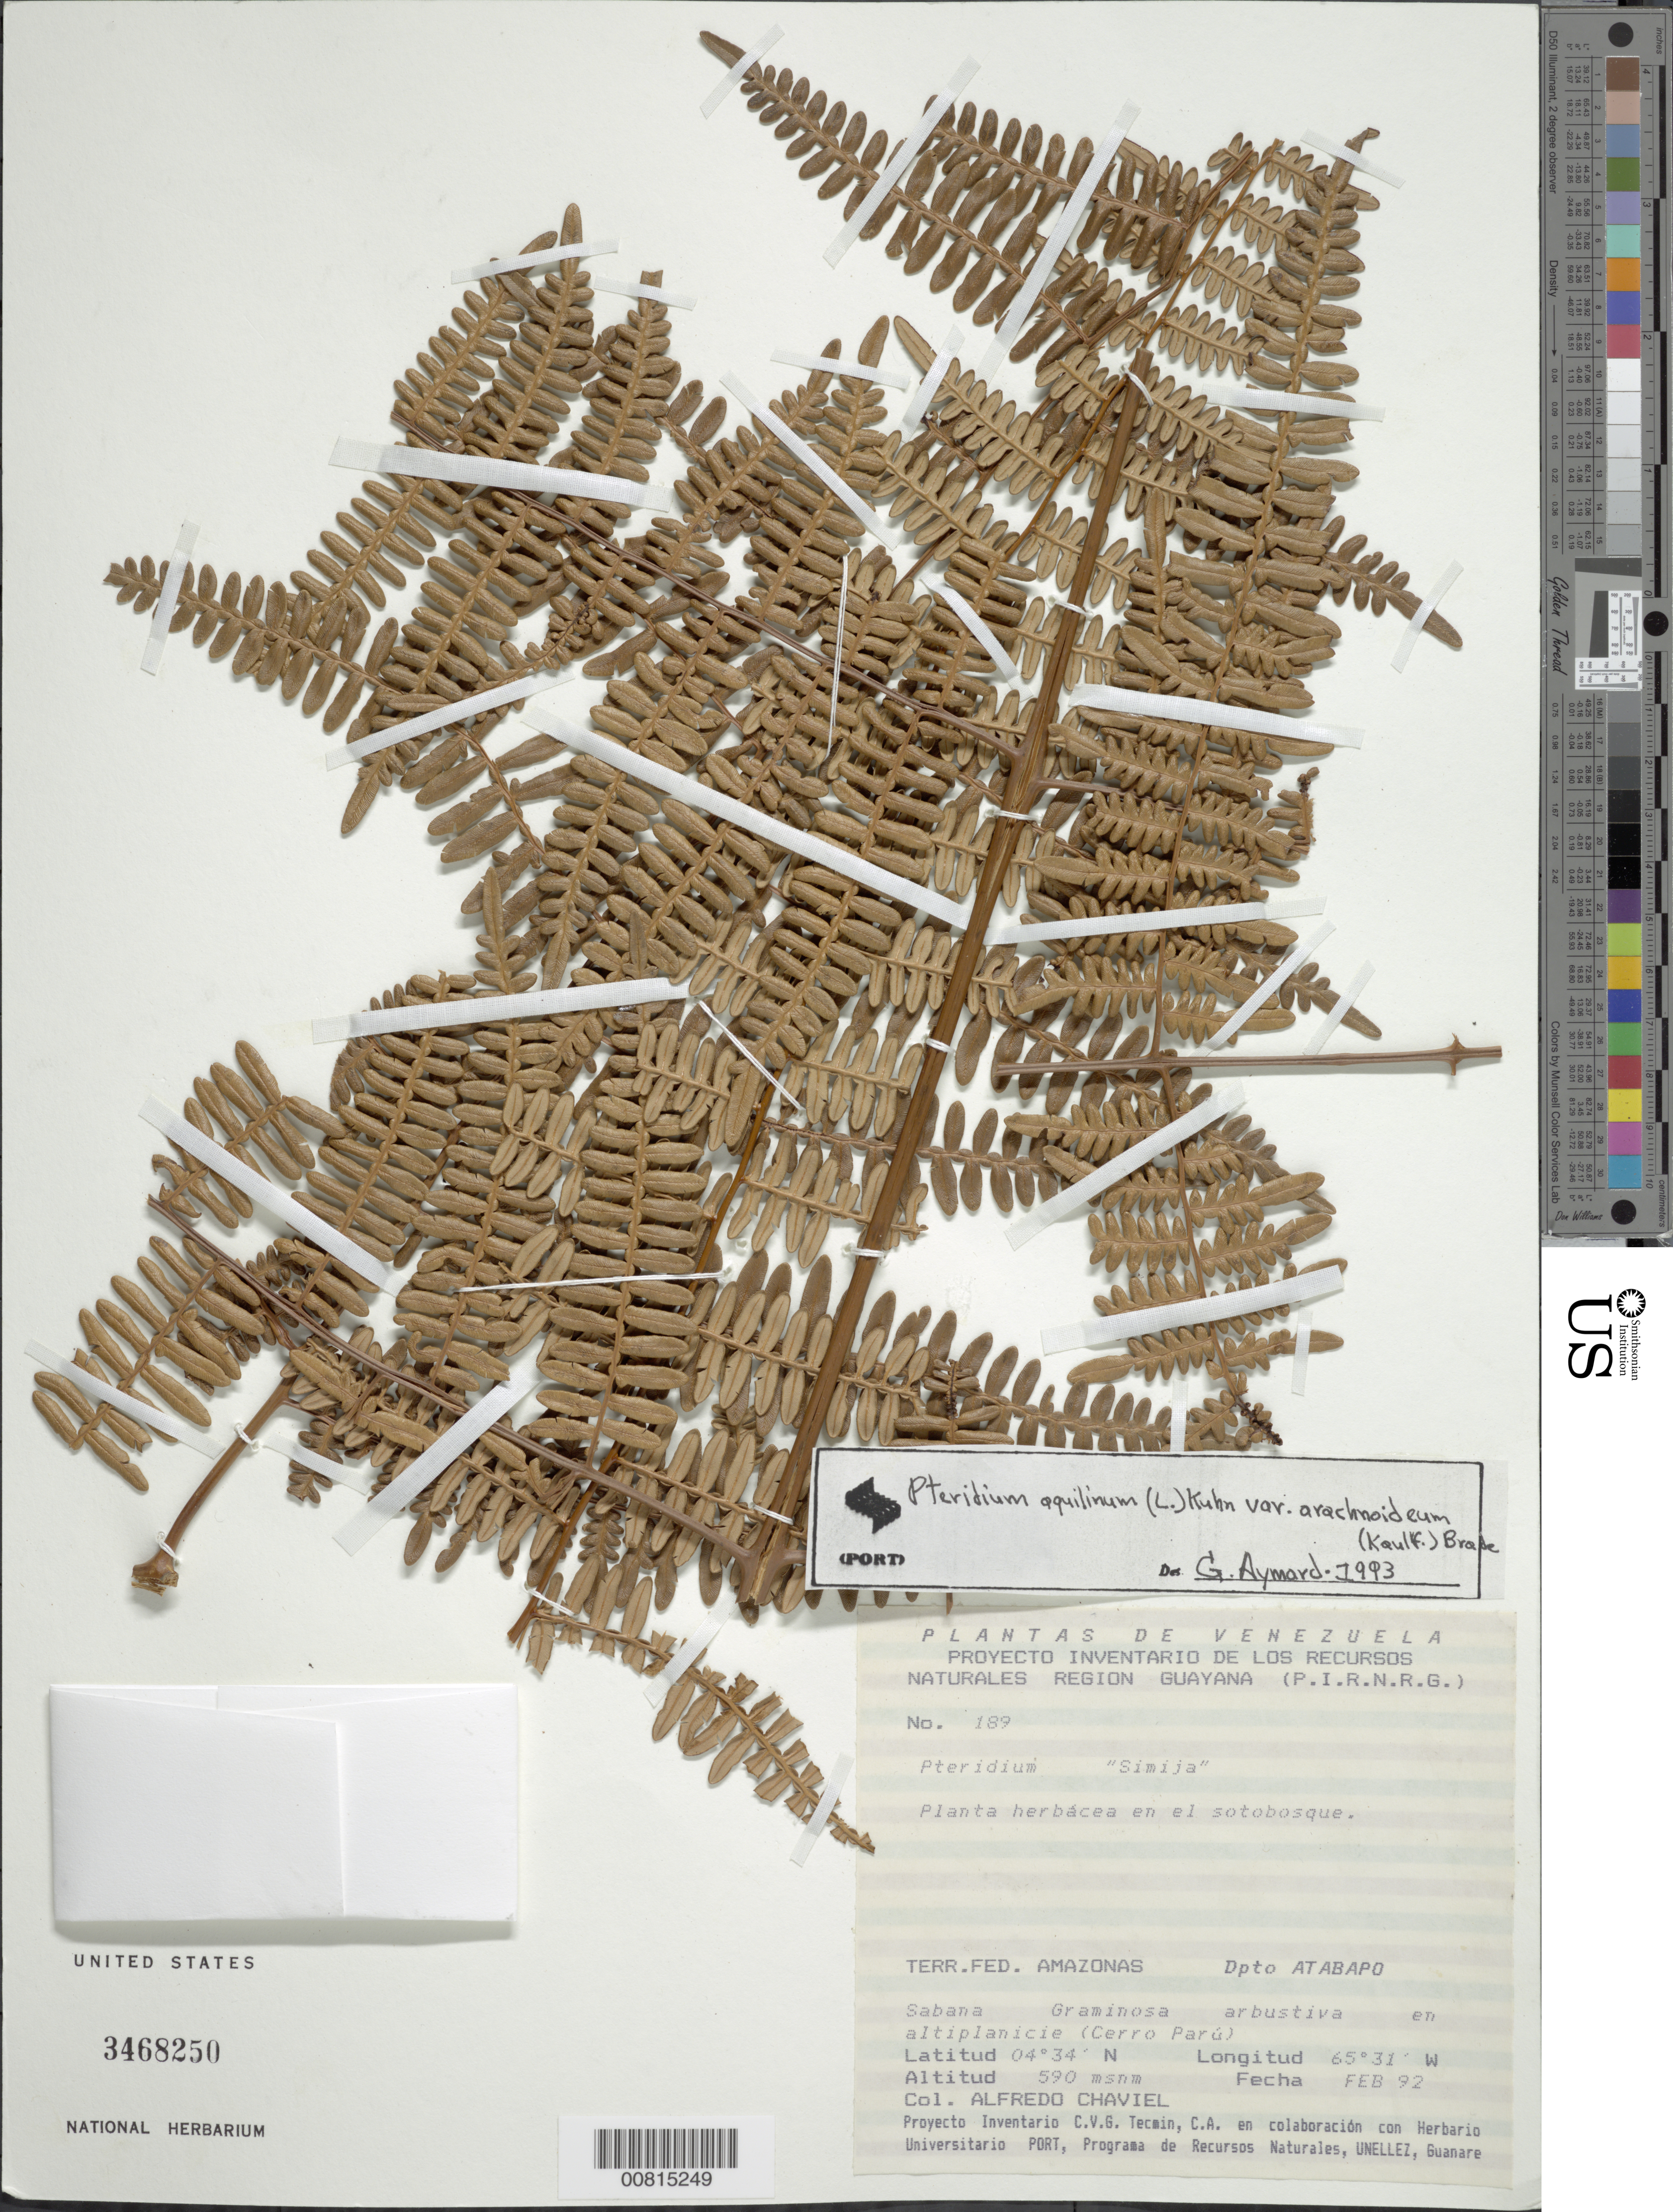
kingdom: Plantae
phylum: Tracheophyta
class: Polypodiopsida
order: Polypodiales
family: Dennstaedtiaceae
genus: Pteridium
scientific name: Pteridium aquilinum var. arachnoideum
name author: (Kaulf.) Herter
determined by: Aymard C., G. A., (PORT), Univ. Nac. Exp. de los Llanos Ezequiel Zamora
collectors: A. Chaviel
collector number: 189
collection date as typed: Feb-92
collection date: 1992-02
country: Venezuela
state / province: Amazonas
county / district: Atabapo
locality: Cerro Parú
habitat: Sabana graminosa arbustiva en altiplanicie; en sotobosque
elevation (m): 590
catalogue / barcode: US 3468250